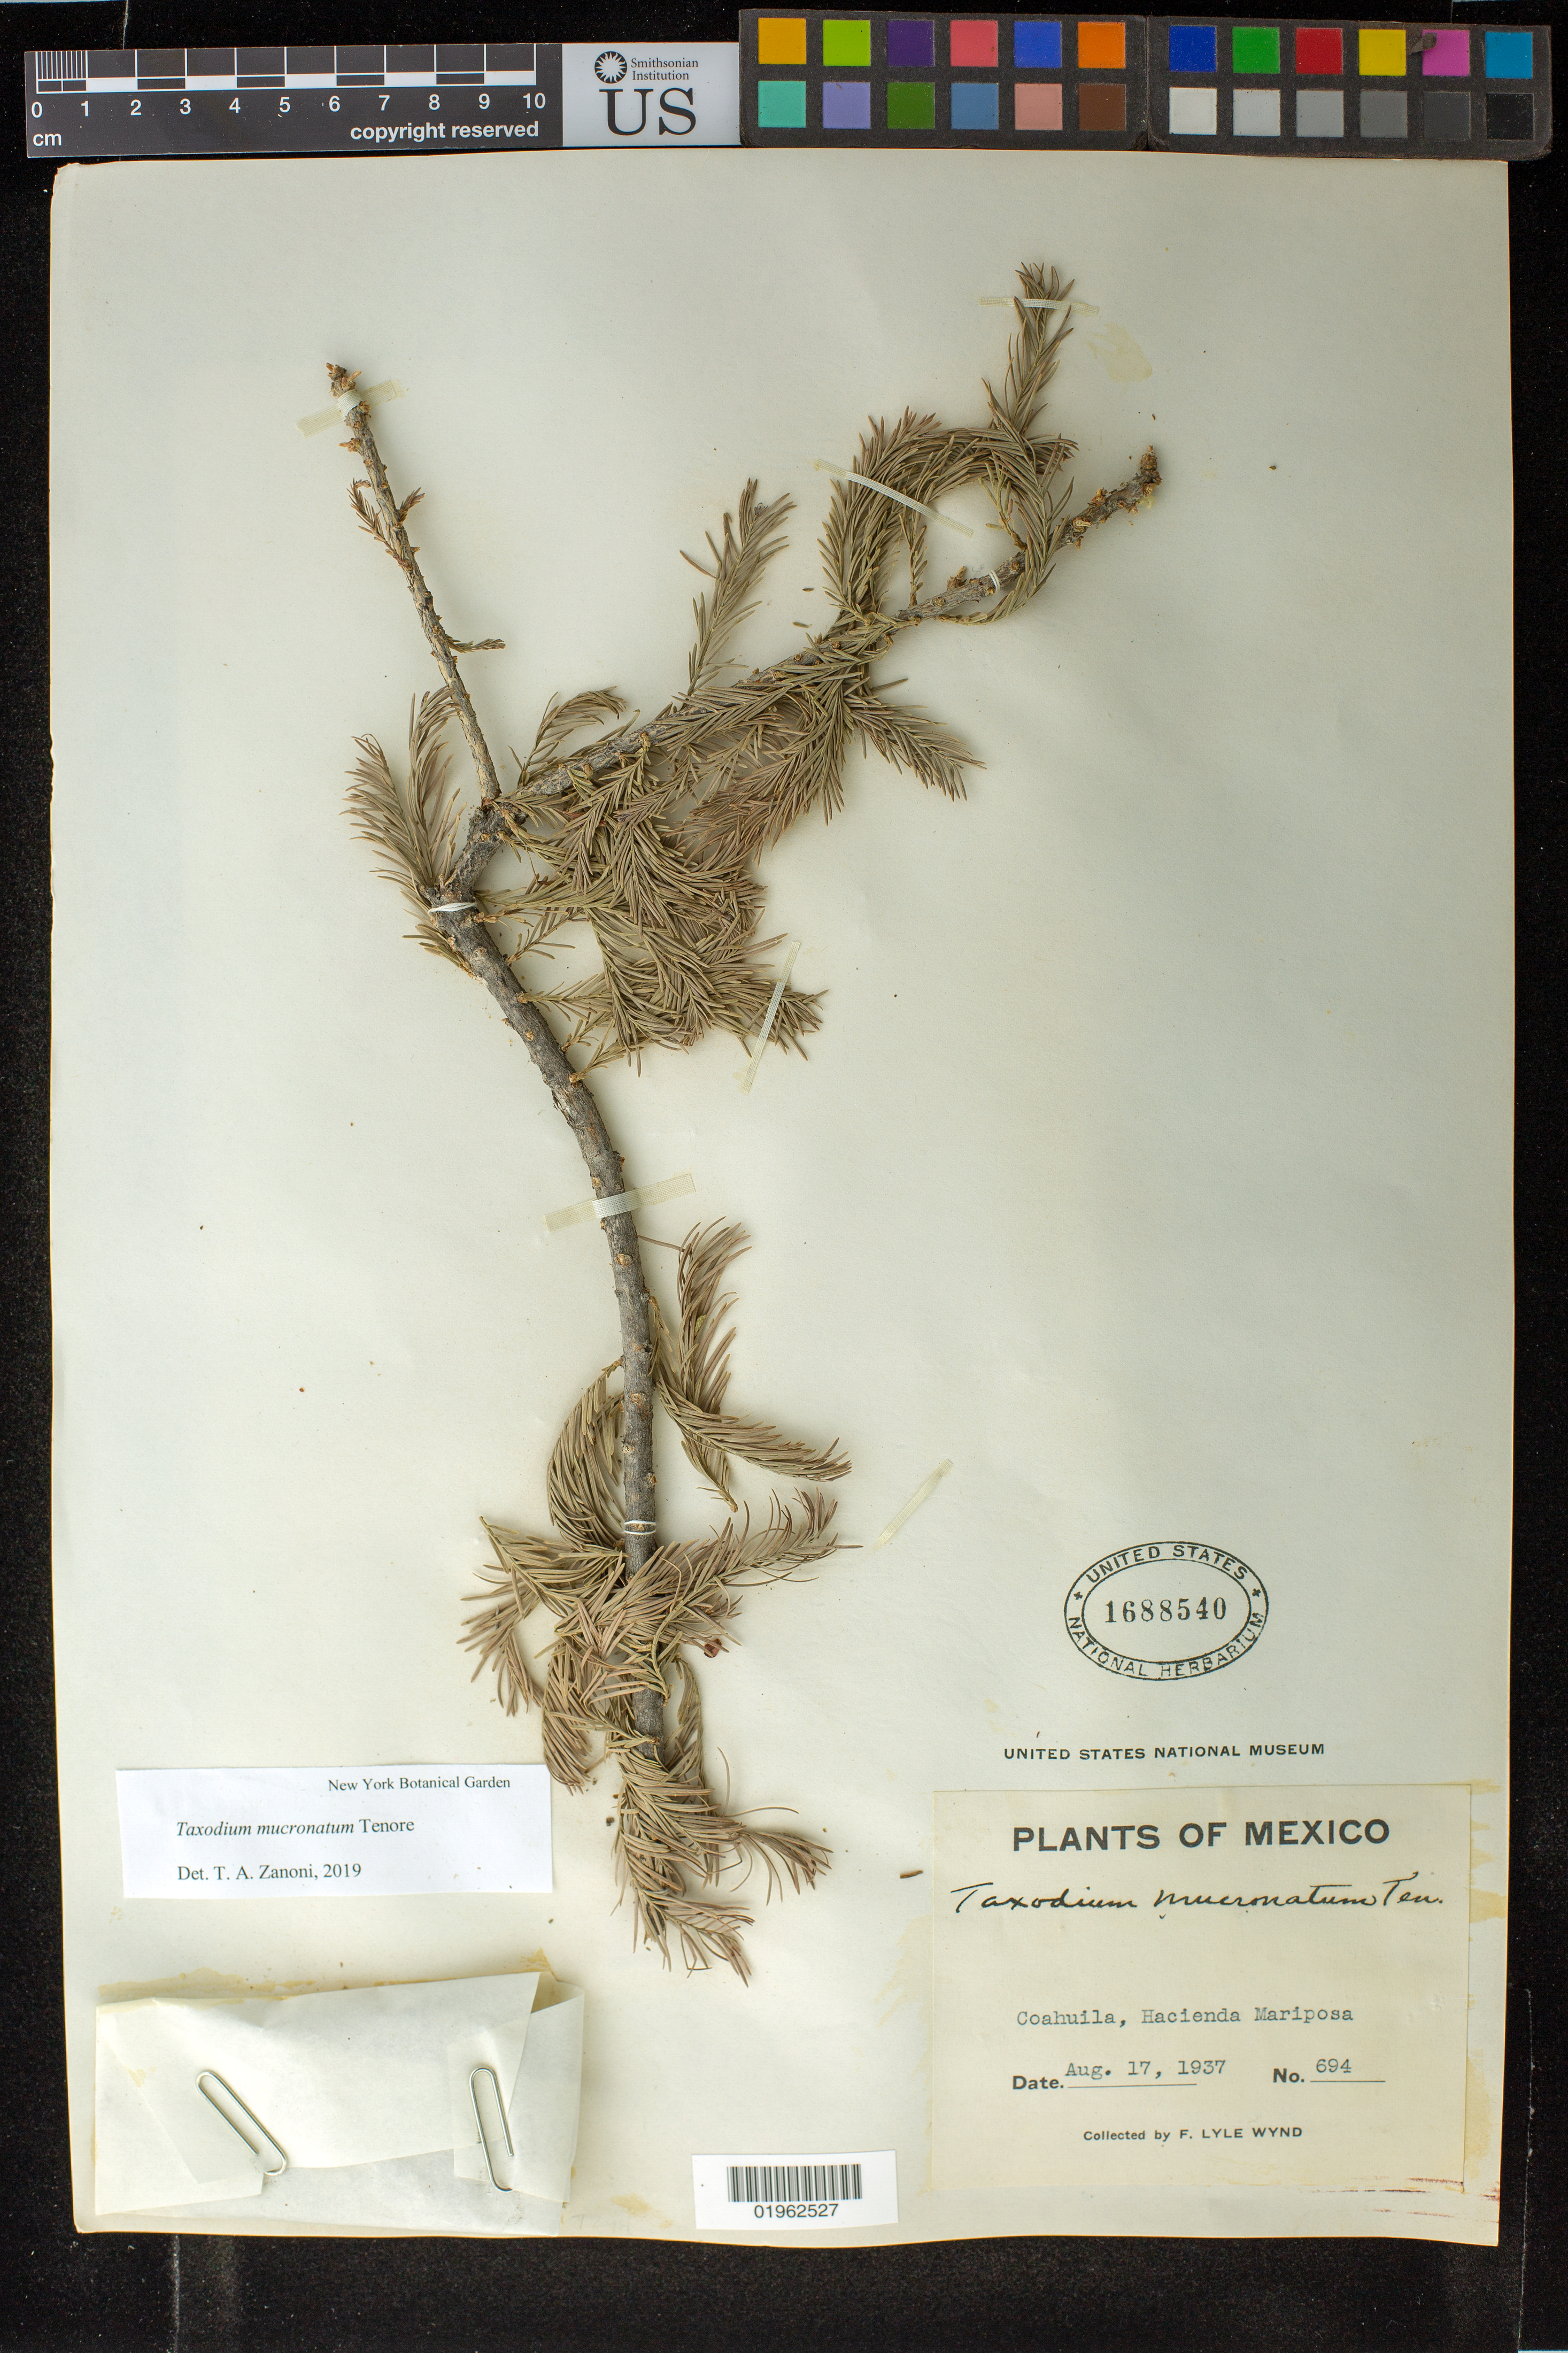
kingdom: Plantae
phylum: Tracheophyta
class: Pinopsida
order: Pinales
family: Cupressaceae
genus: Taxodium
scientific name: Taxodium mucronatum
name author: Ten.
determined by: Zanoni, T. A., (NY), New York Botanical Garden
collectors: F. L. Wynd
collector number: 694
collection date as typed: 17 Aug 1937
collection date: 1937-08-17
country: Mexico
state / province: Coahuila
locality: Hacienda Mariposa.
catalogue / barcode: US 1688540